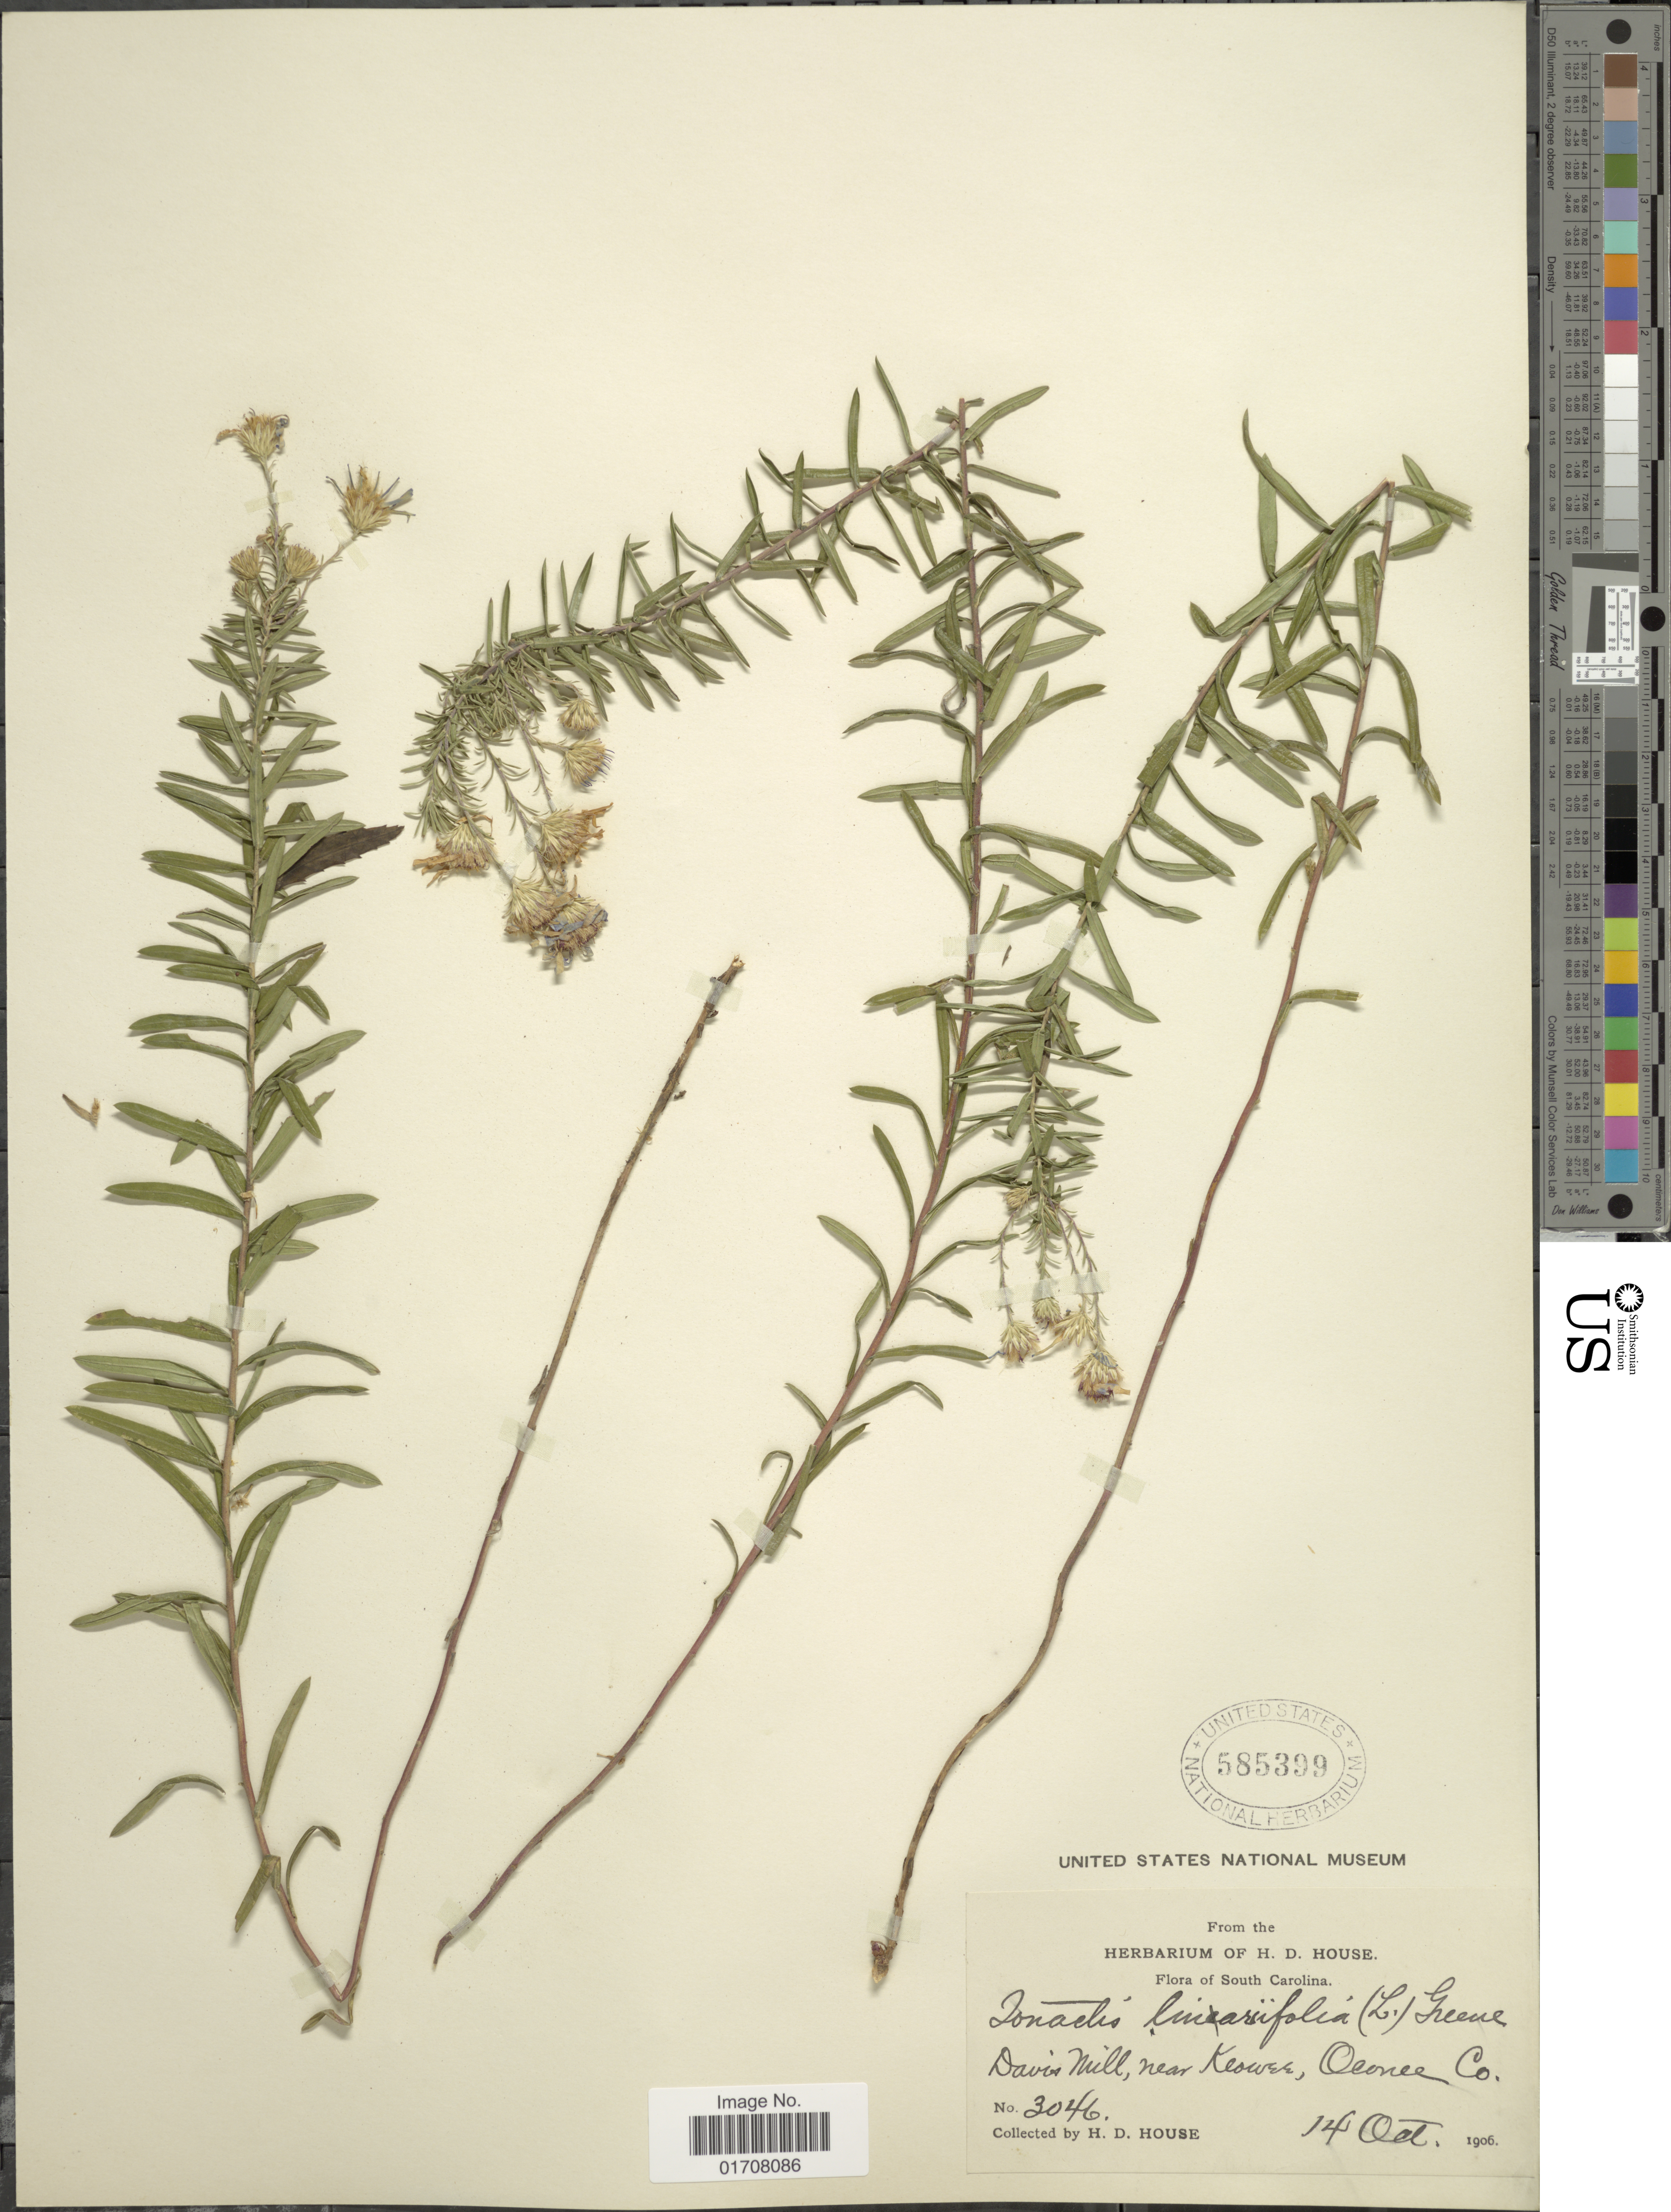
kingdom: Plantae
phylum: Tracheophyta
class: Magnoliopsida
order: Asterales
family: Asteraceae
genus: Ionactis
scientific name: Ionactis linariifolia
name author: (L.) Greene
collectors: H. D. House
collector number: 3046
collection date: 1906-10-14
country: United States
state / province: South Carolina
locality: Davin Mill, near Keowee, Oconee Co.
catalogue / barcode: US 585399